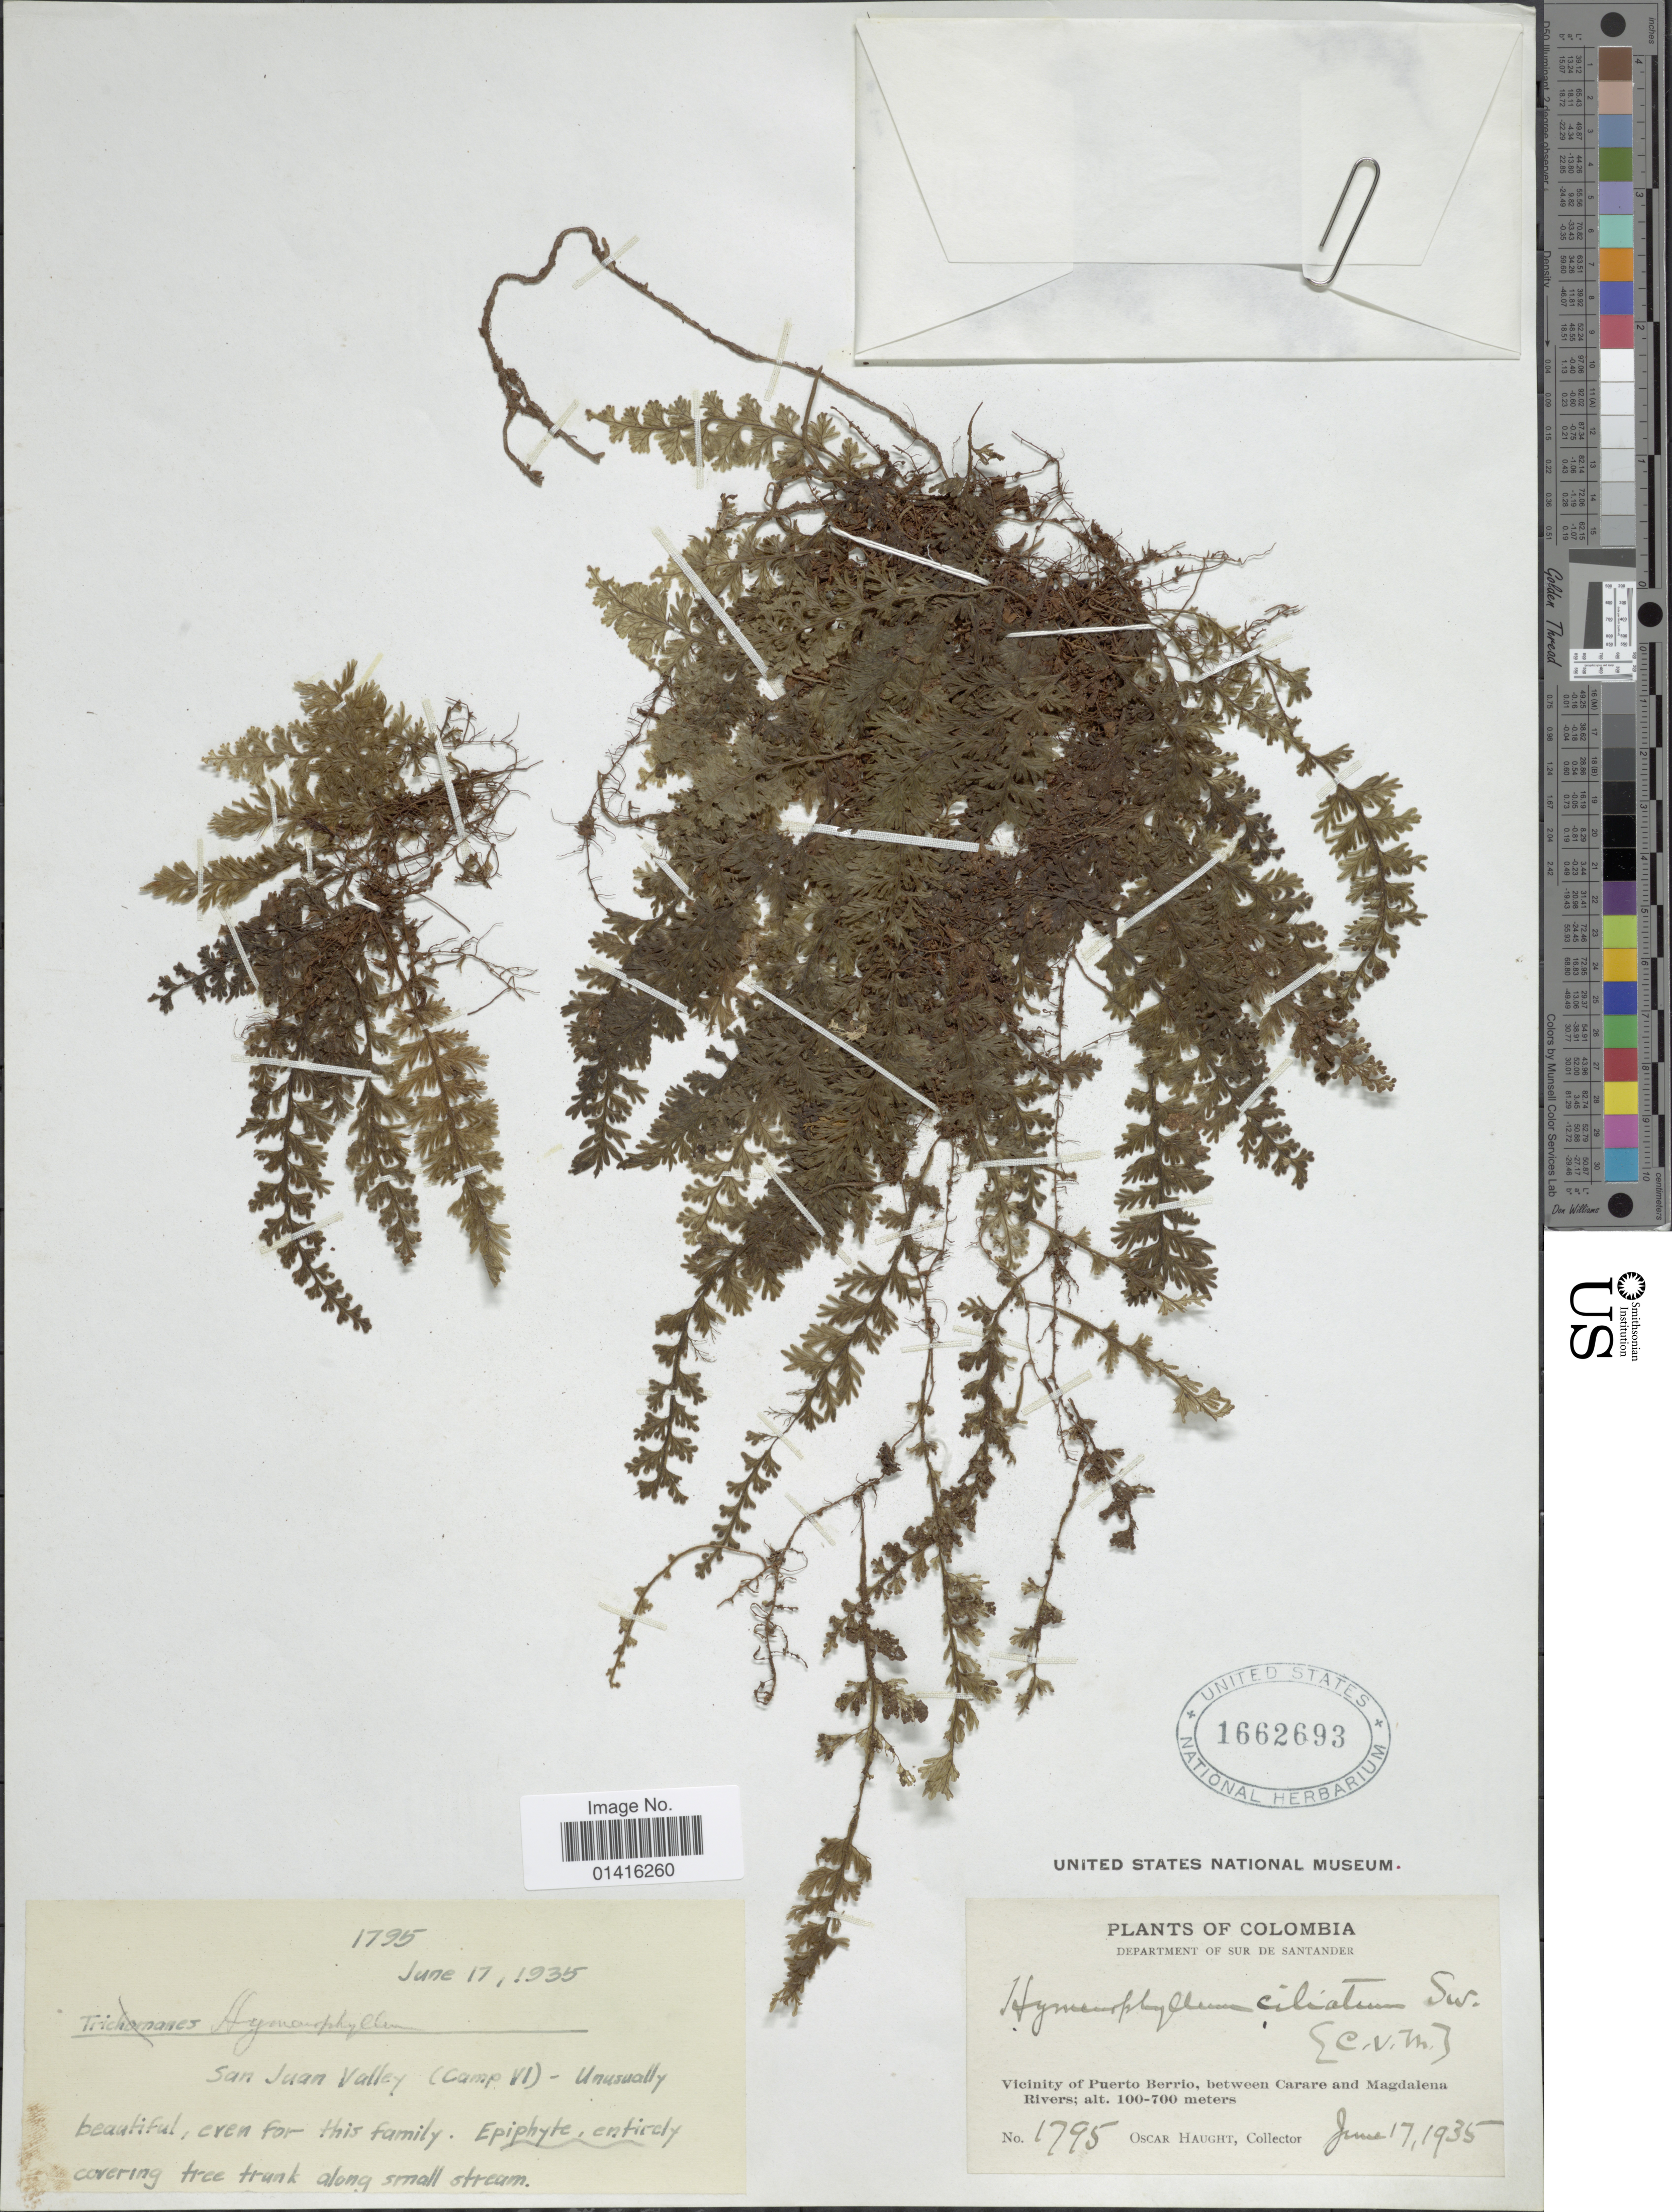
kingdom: Plantae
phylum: Tracheophyta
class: Polypodiopsida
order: Hymenophyllales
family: Hymenophyllaceae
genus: Hymenophyllum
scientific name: Hymenophyllum hirsutum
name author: (L.) Sw.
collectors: O. L. Haught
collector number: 1795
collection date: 1935-06-17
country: Colombia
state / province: Santander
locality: Vicinity of Puerto Berrio, between Carare and Magdalena Rivers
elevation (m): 100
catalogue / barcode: US 1662693